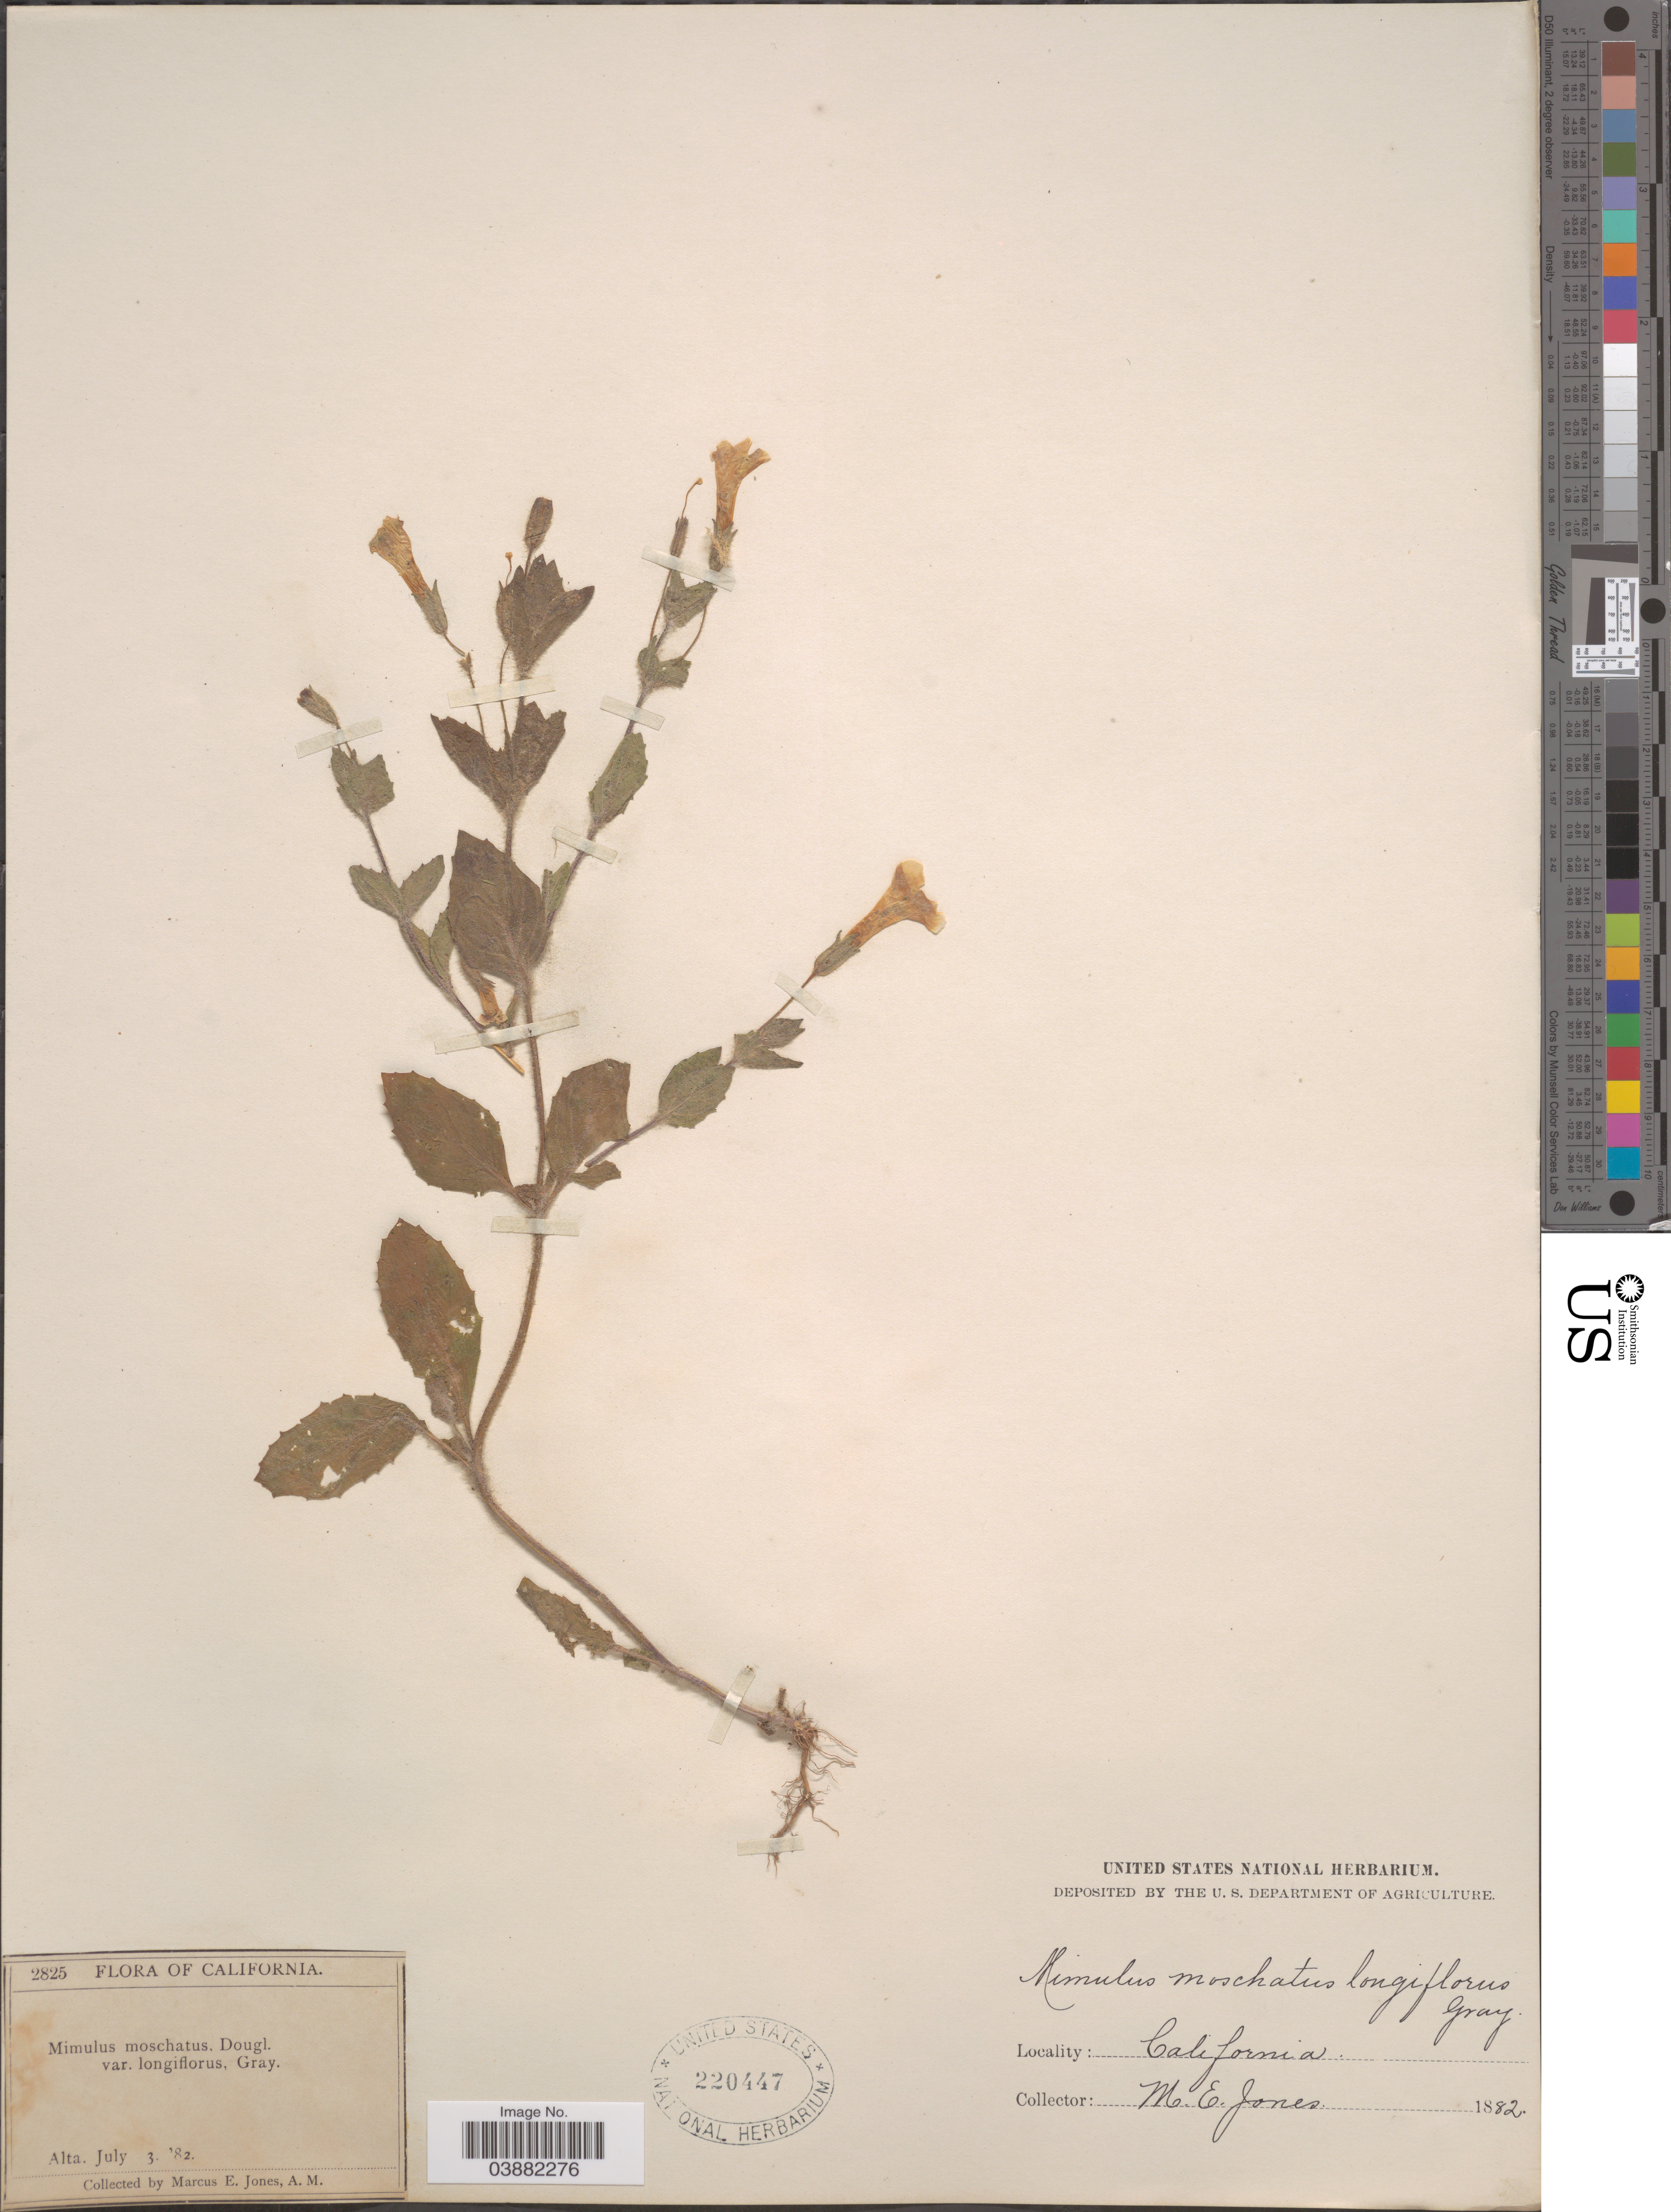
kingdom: Plantae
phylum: Tracheophyta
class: Magnoliopsida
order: Lamiales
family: Phrymaceae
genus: Mimulus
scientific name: Mimulus moschatus var. longiflorus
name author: A. Gray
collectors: M. E. Jones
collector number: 2825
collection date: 1882-07-03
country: United States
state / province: California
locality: Alta.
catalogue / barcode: US 220447